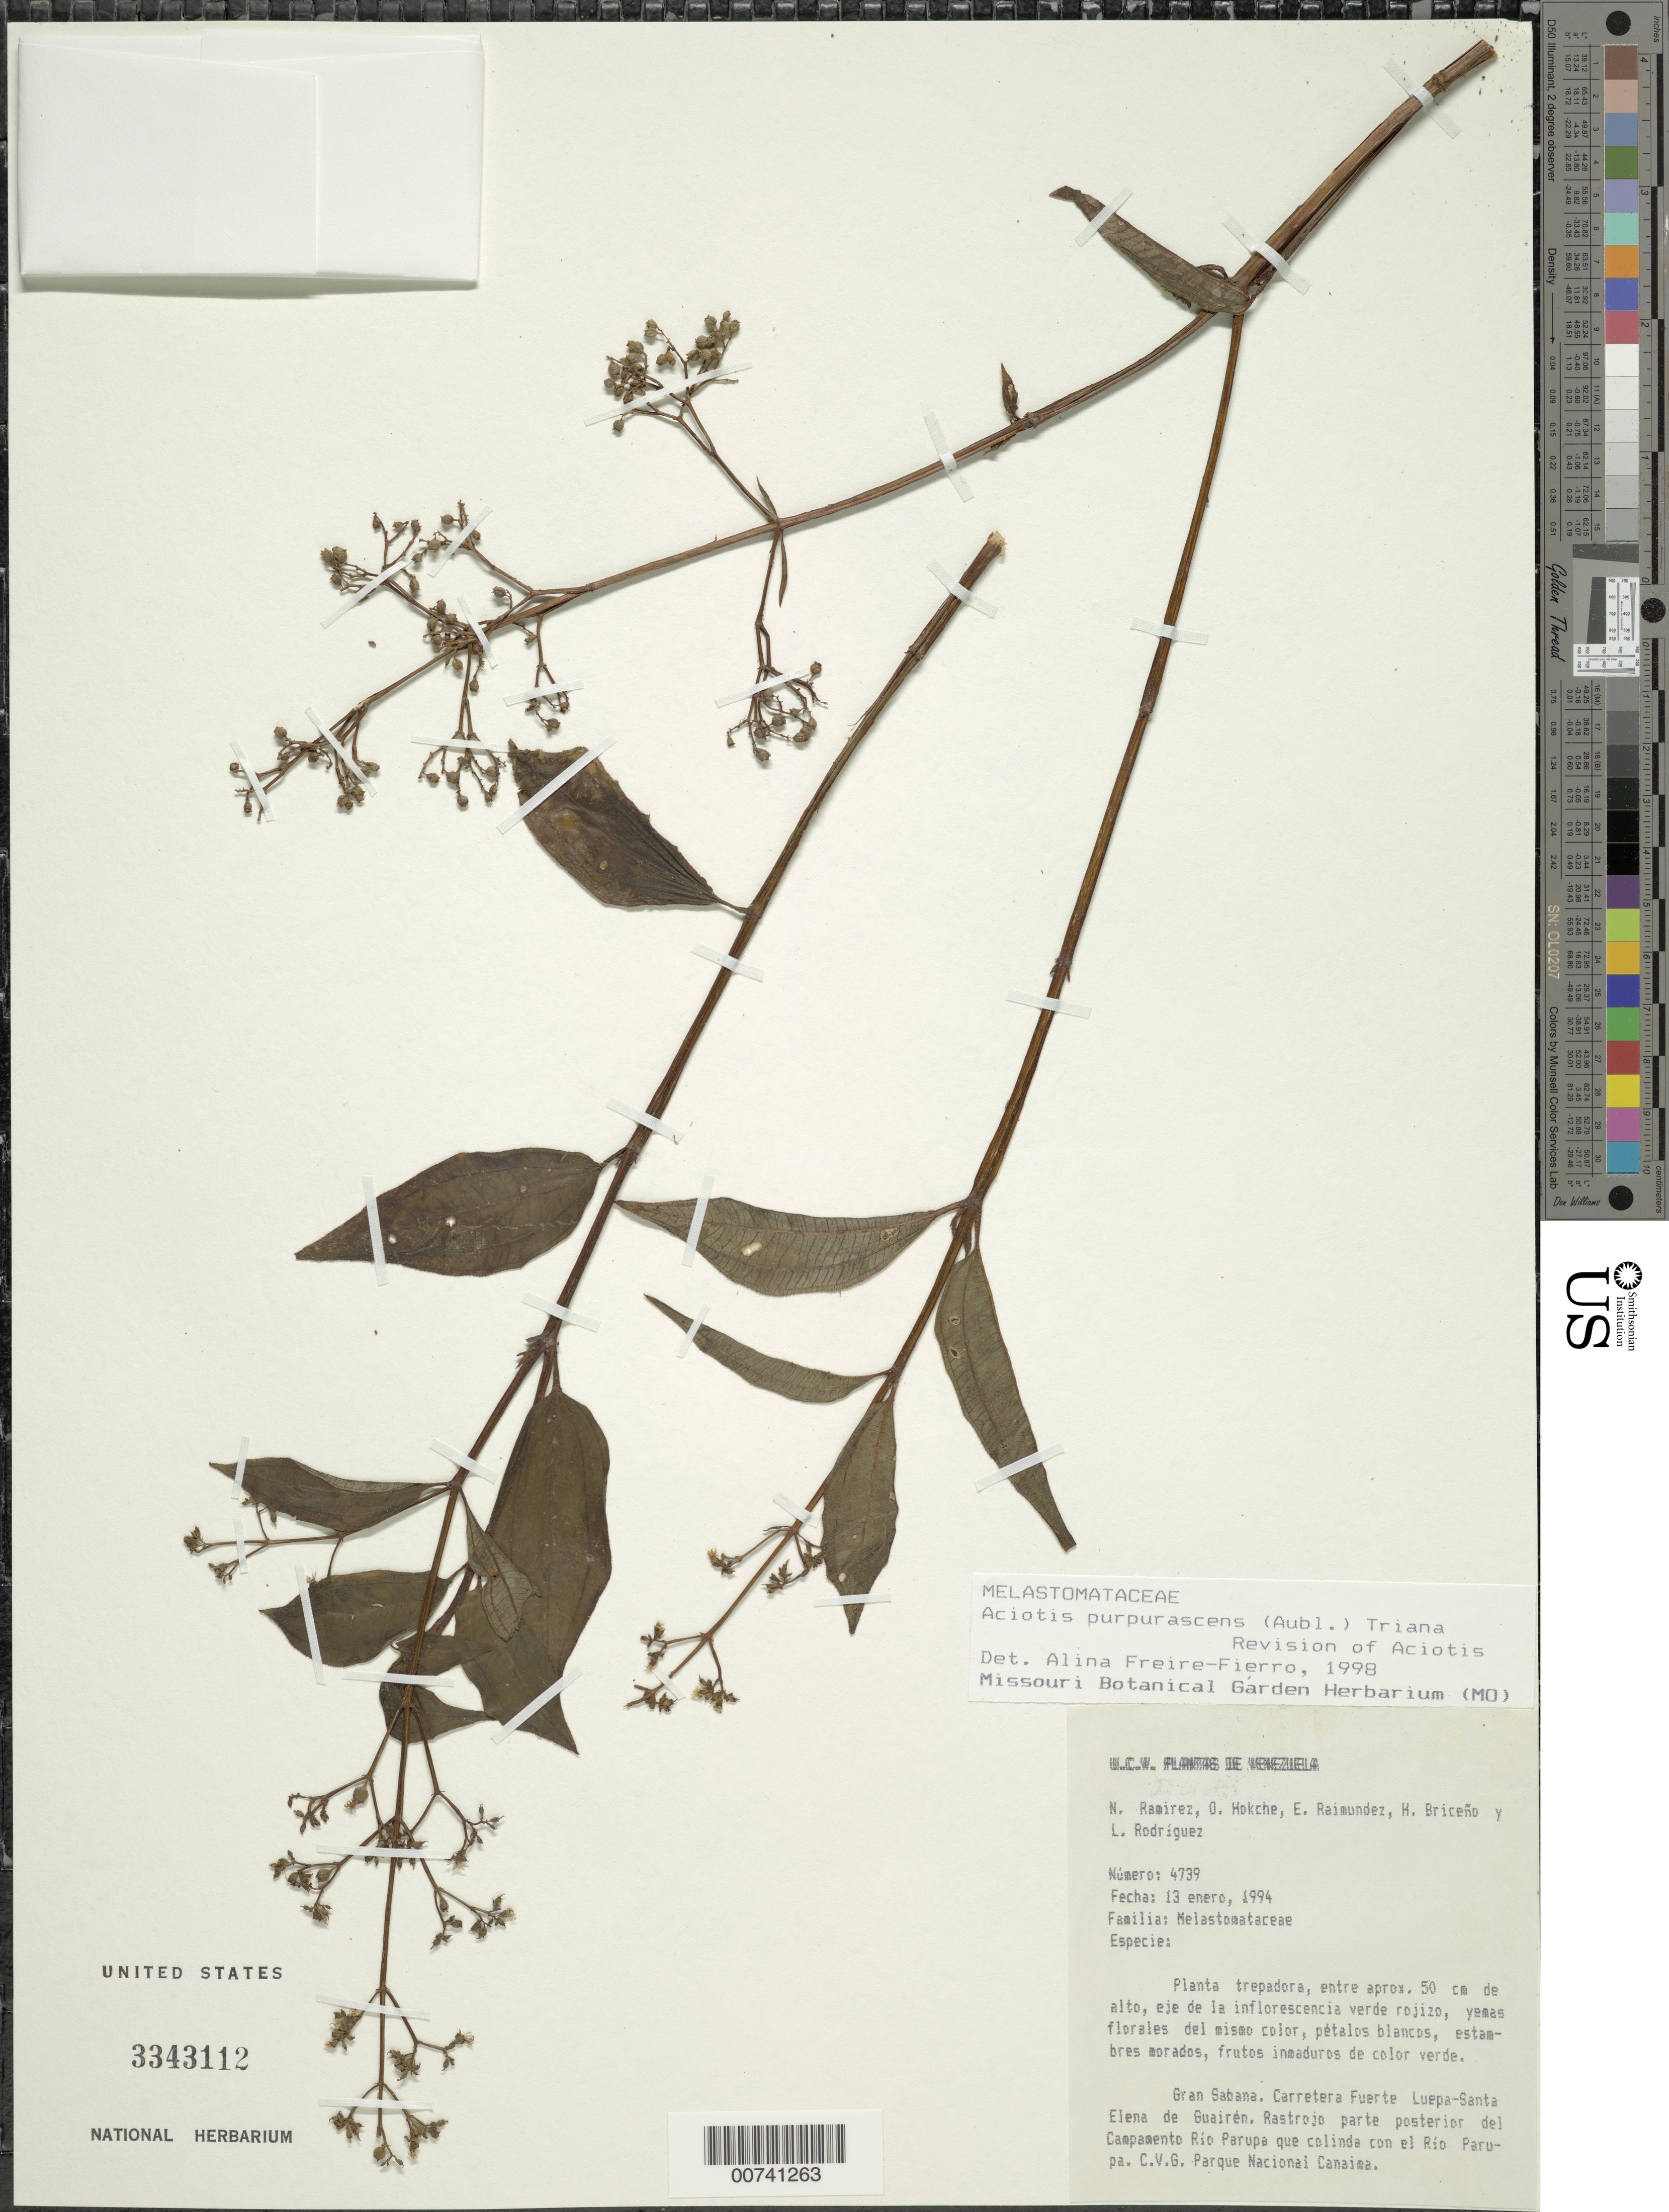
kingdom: Plantae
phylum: Tracheophyta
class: Magnoliopsida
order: Myrtales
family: Melastomataceae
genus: Aciotis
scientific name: Aciotis purpurascens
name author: (Aubl.) Triana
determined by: Freire-Fierro, A.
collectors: N. Ramírez, O. Hokche, E. Raimundez, C. Gil, L. Rodriguez & H. Briceno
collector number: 4739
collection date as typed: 13-Jan-94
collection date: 1994-01-13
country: Venezuela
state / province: Bolívar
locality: Gran Sabana, carretera Fuerte Luepa-Santa Elena de Guairen, DVG Parque Nacional Canaima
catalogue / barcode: US 3343112